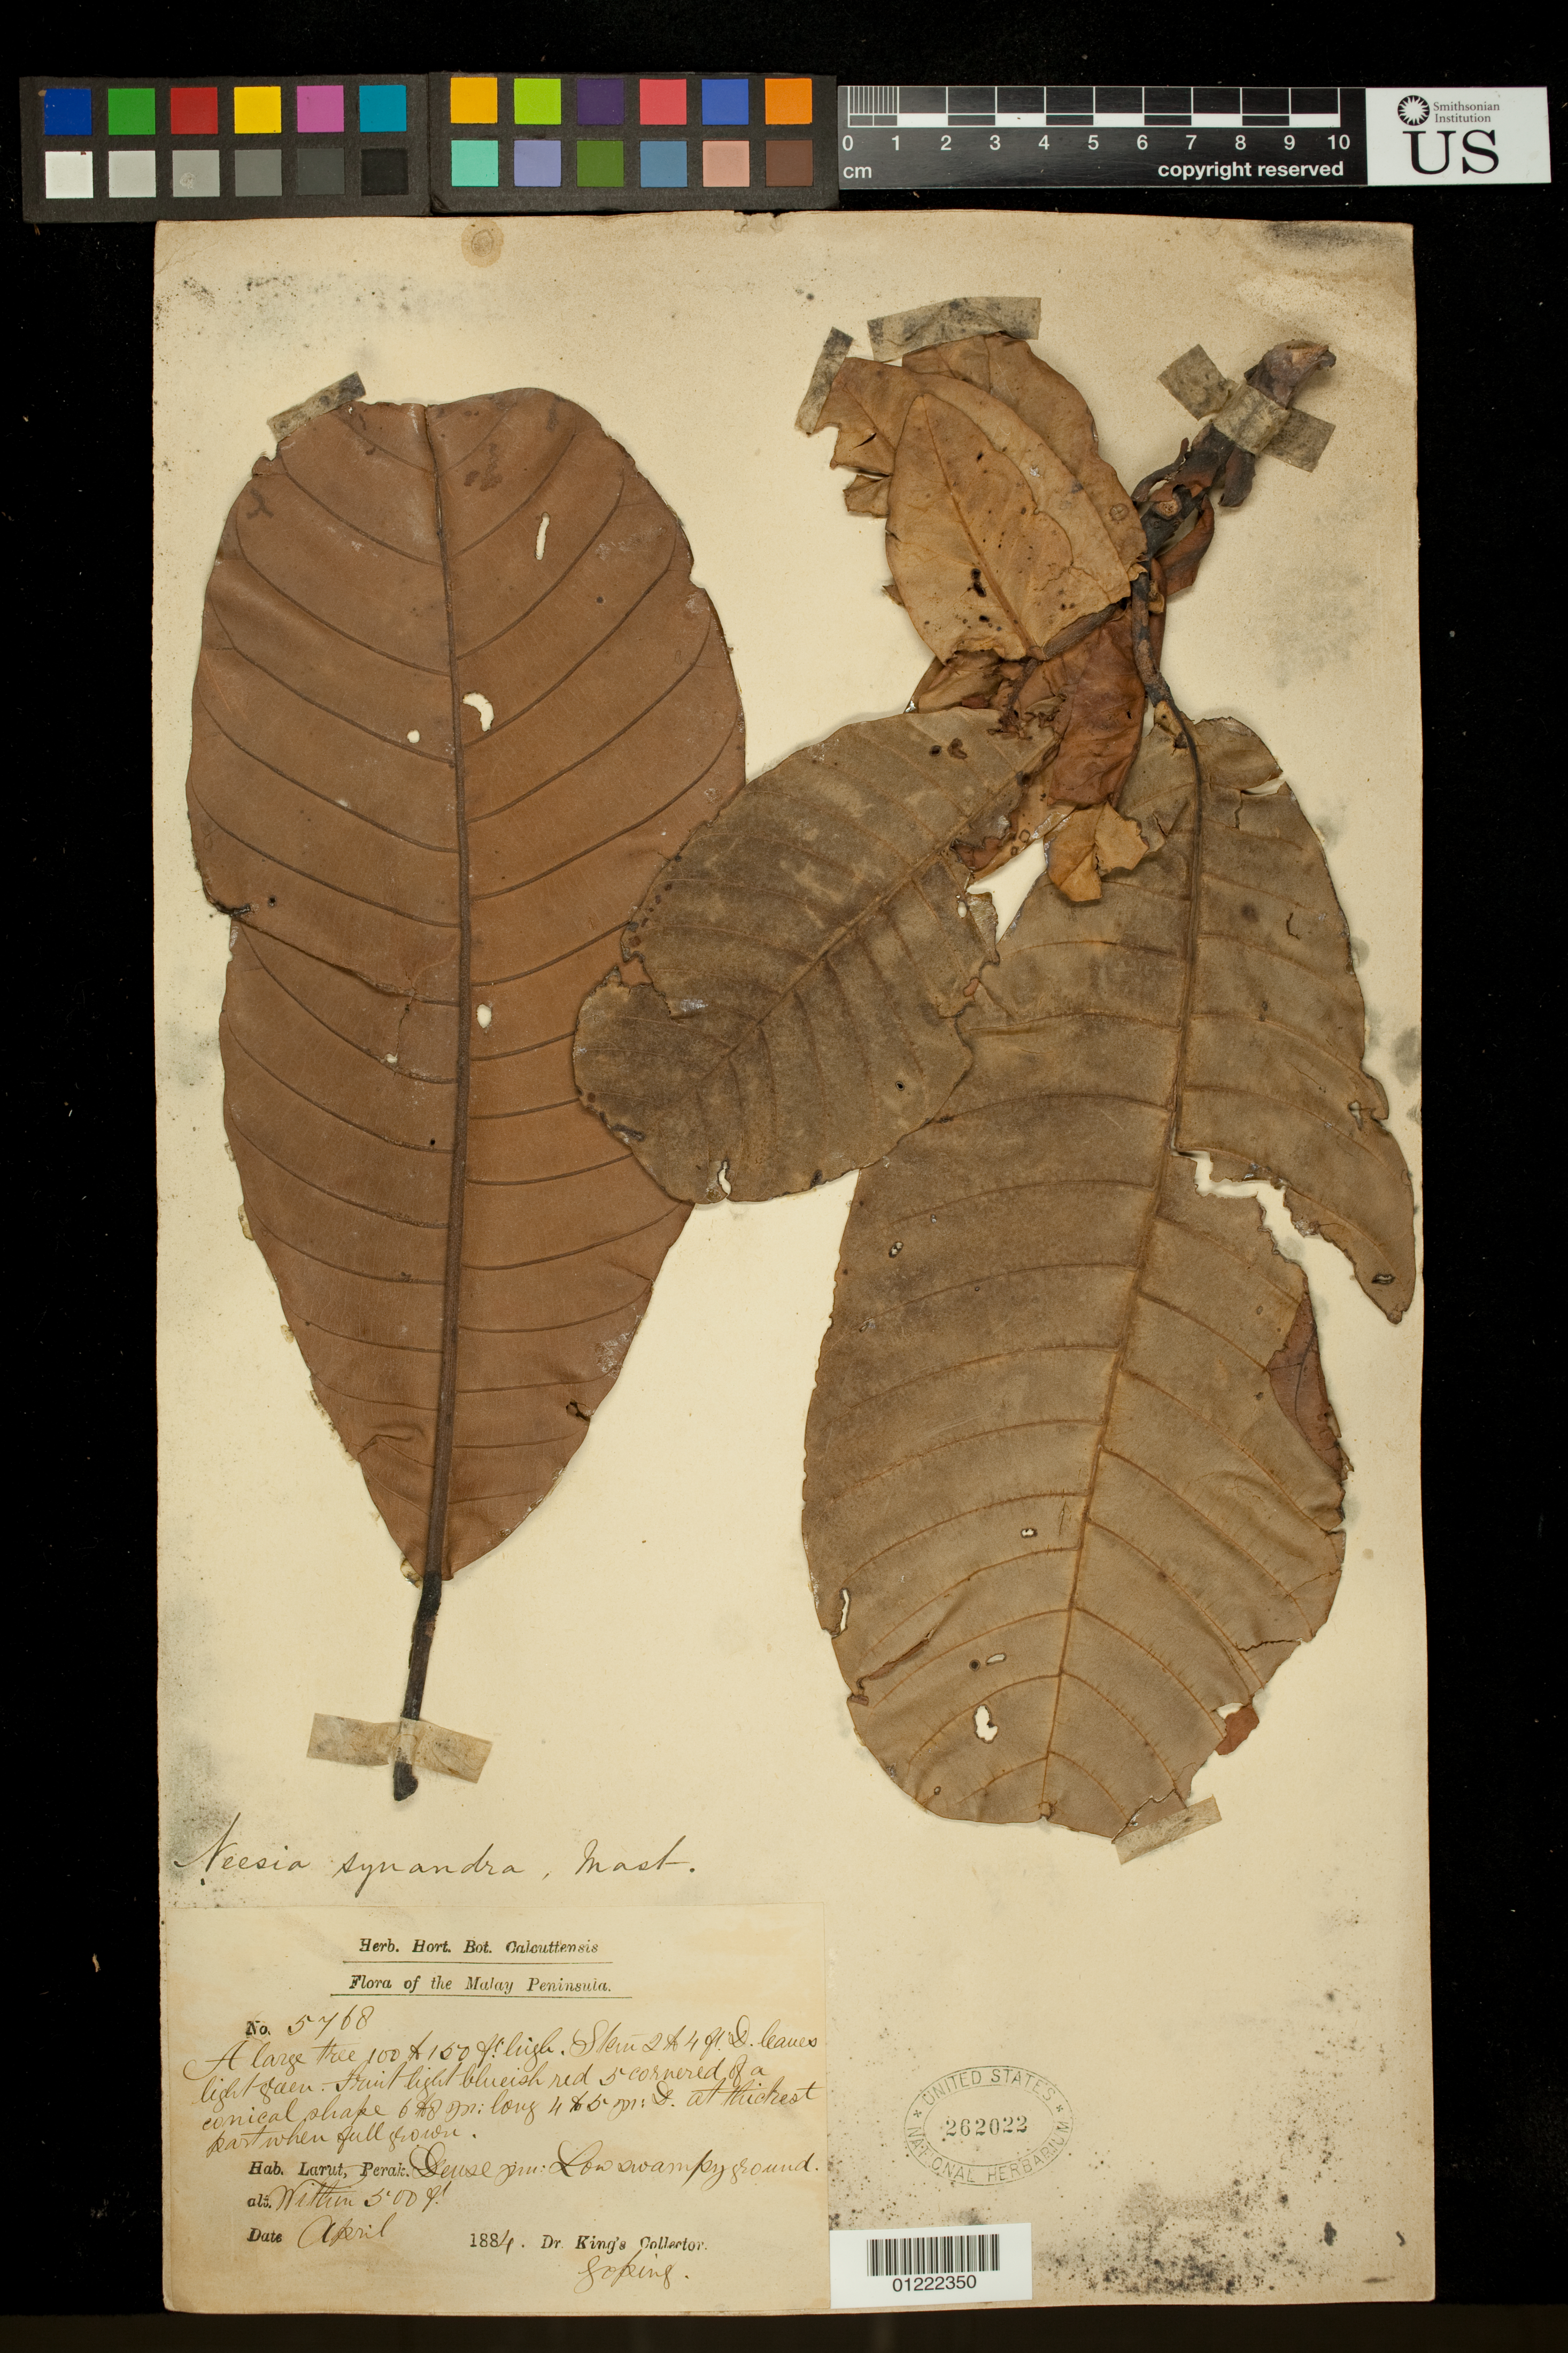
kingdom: Plantae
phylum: Tracheophyta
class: Magnoliopsida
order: Malvales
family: Malvaceae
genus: Neesia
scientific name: Neesia synandra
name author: Mast.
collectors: Dr. King's collector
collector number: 5768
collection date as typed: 1884-04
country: Malaysia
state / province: Perak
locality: Larut, Perak. Dense, low, swampy ground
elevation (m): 152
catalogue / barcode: US 262022